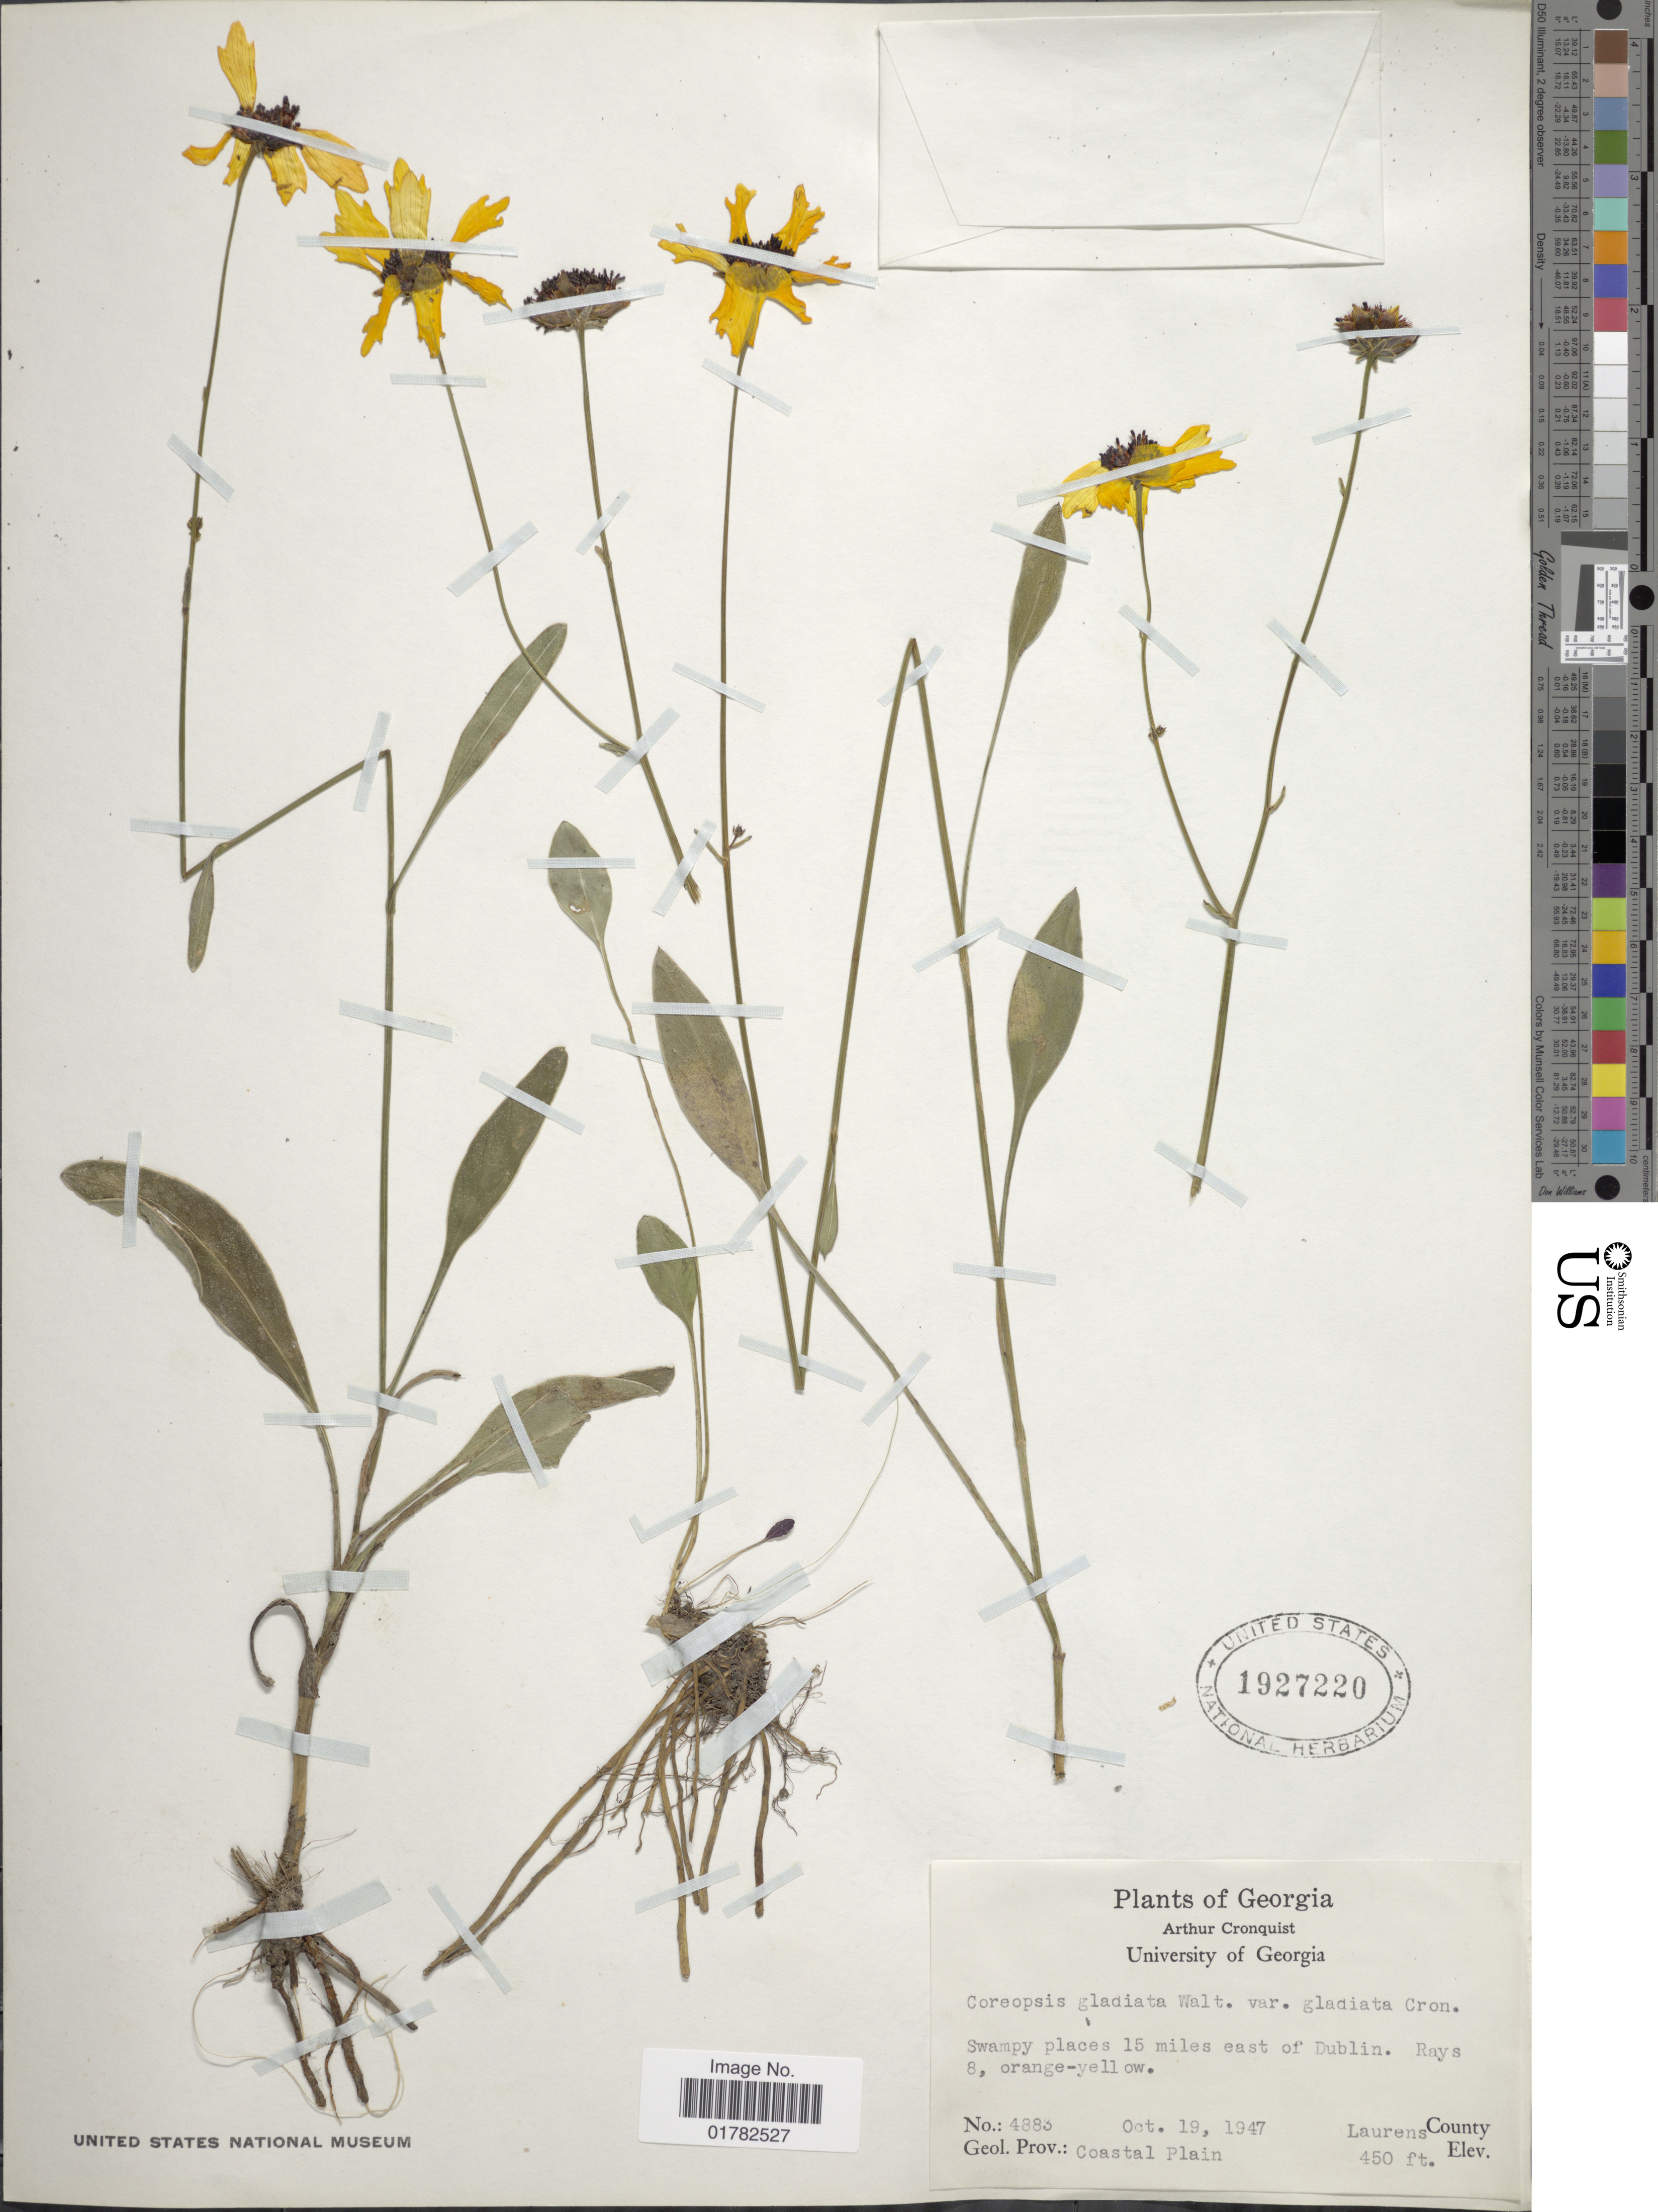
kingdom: Plantae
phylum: Tracheophyta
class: Magnoliopsida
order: Asterales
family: Asteraceae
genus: Coreopsis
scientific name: Coreopsis gladiata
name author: Walter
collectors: A. J. Cronquist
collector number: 4883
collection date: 1947-10-19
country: United States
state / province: Georgia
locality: Swampy places 15 miles east of Dublin, Rays 8, Laurens County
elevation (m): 137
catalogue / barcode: US 1927220